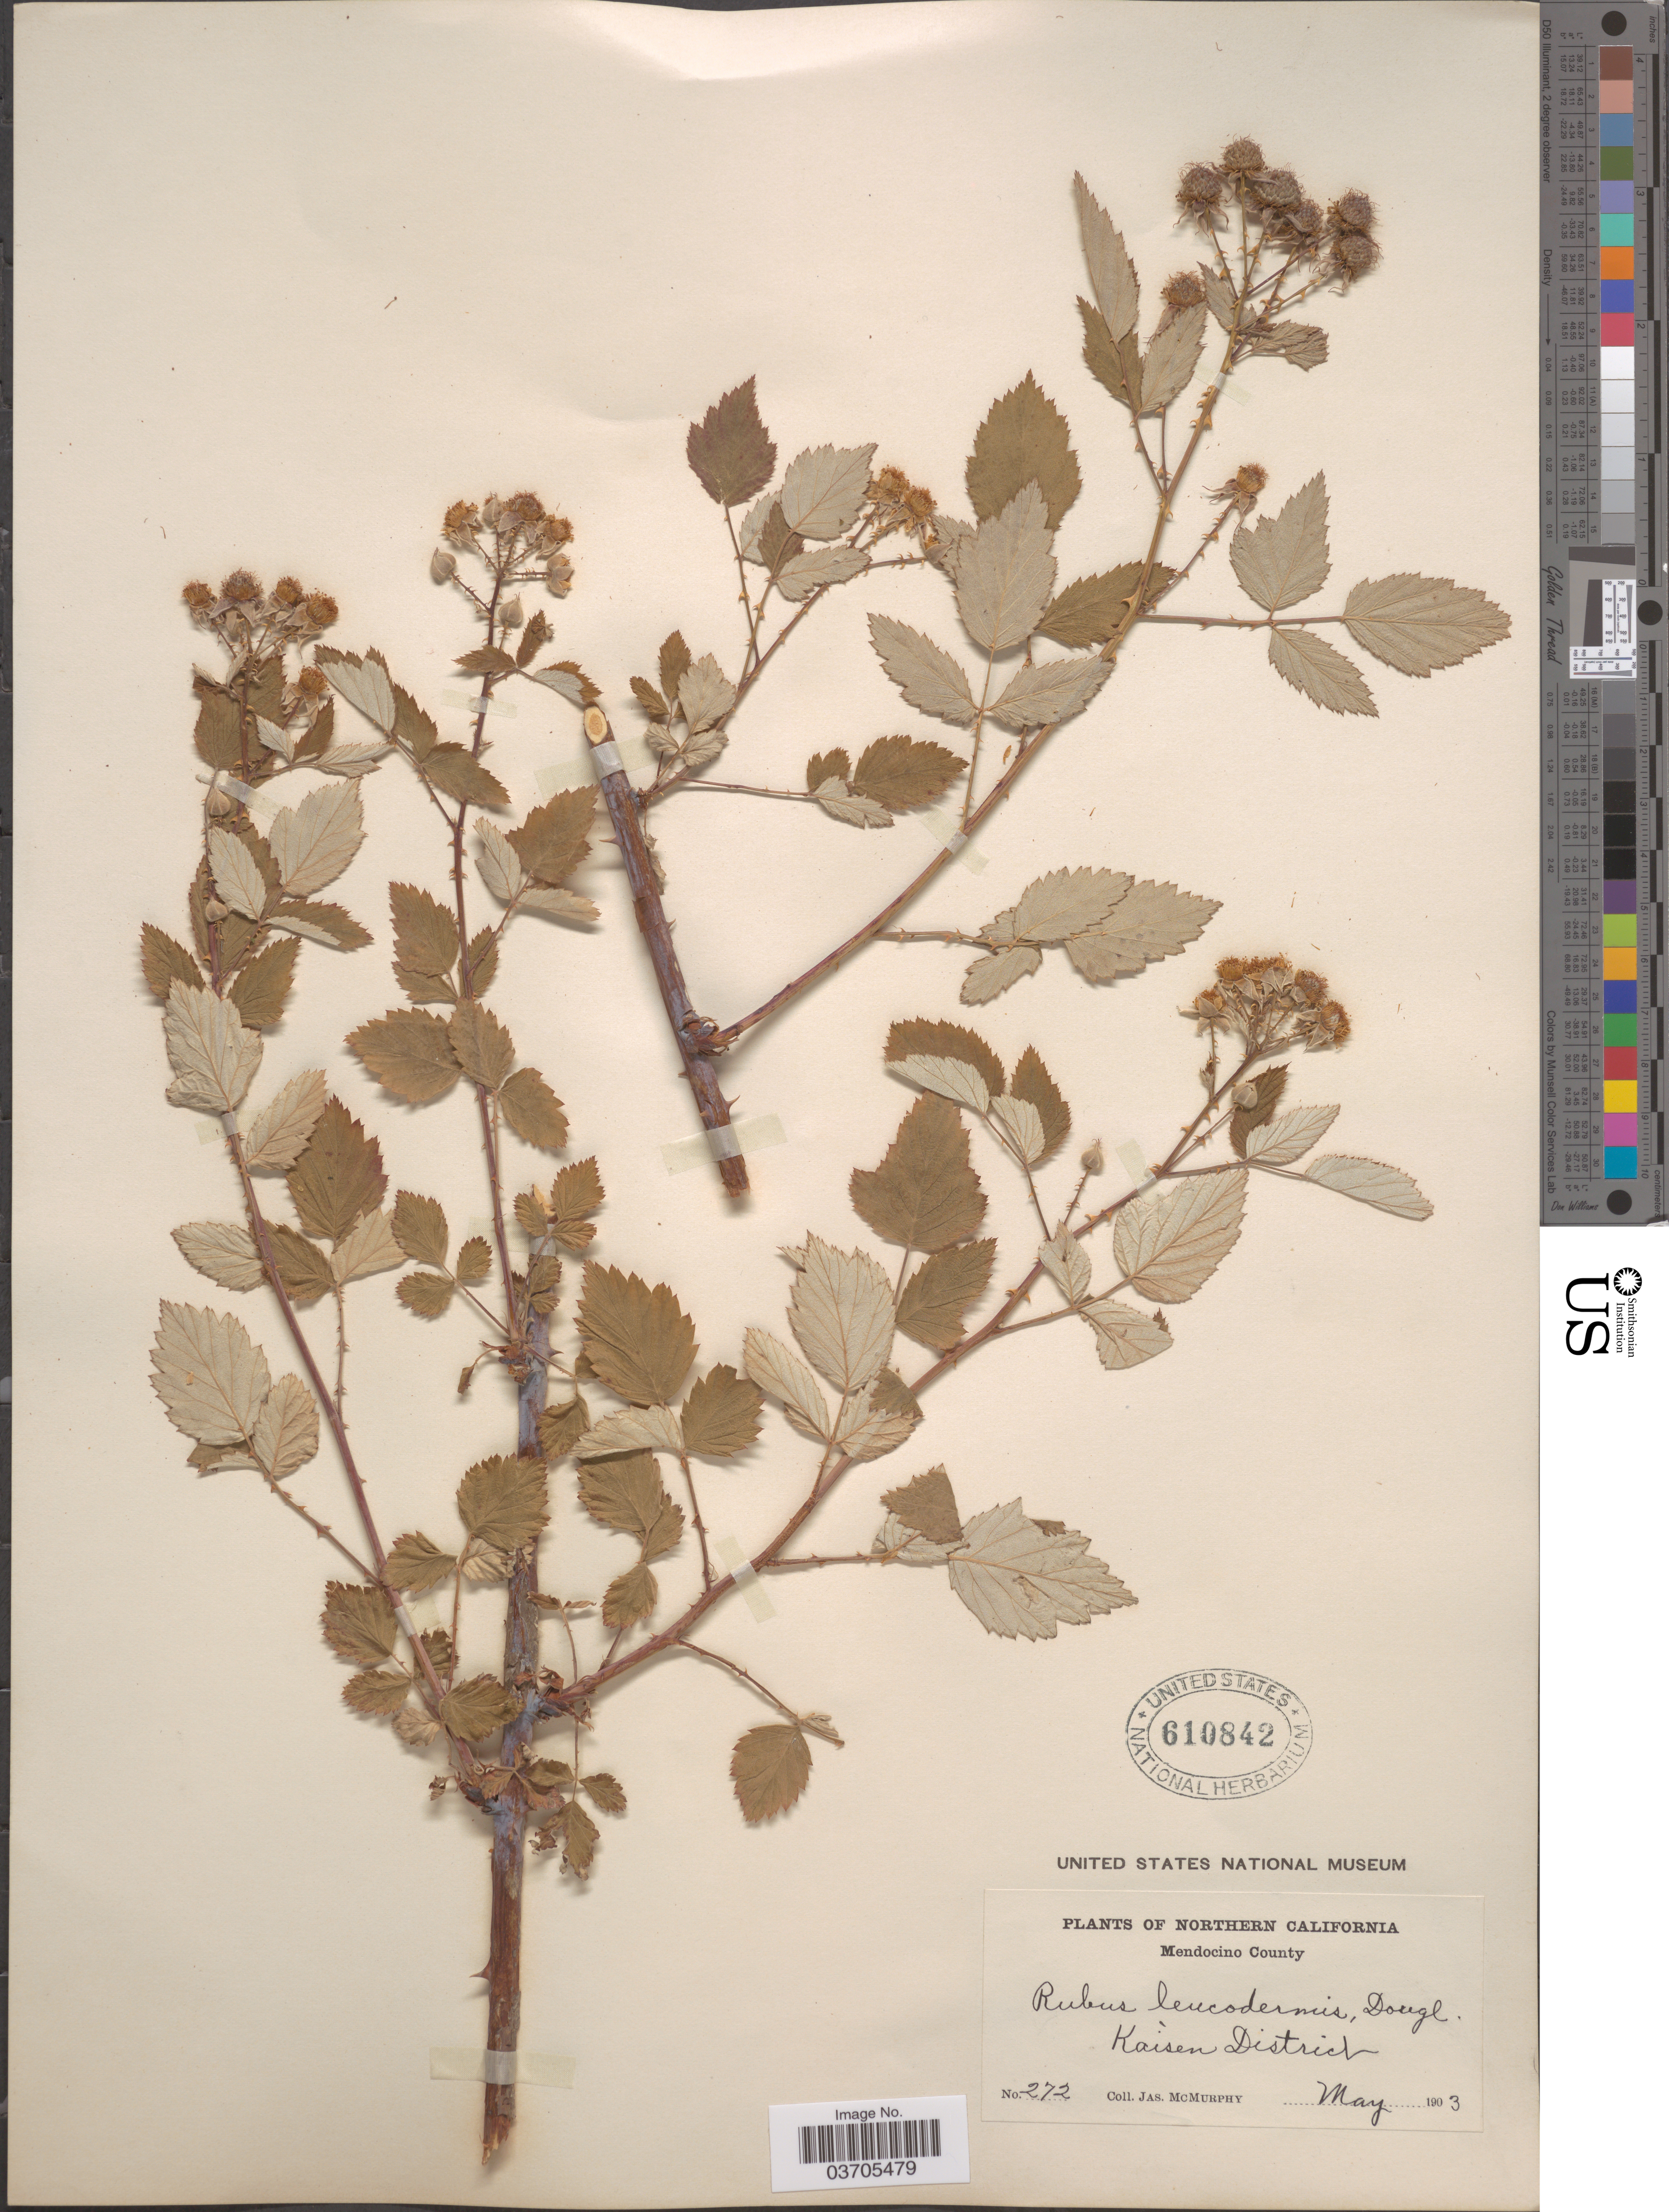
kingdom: Plantae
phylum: Tracheophyta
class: Magnoliopsida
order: Rosales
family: Rosaceae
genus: Rubus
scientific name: Rubus leucodermis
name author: Douglas ex Torr. & A. Gray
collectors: J. McMurphy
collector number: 272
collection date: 1903-05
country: United States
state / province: California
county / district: Mendocino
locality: Northern California. Mendocino County. Kaisen District.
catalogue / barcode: US 610842